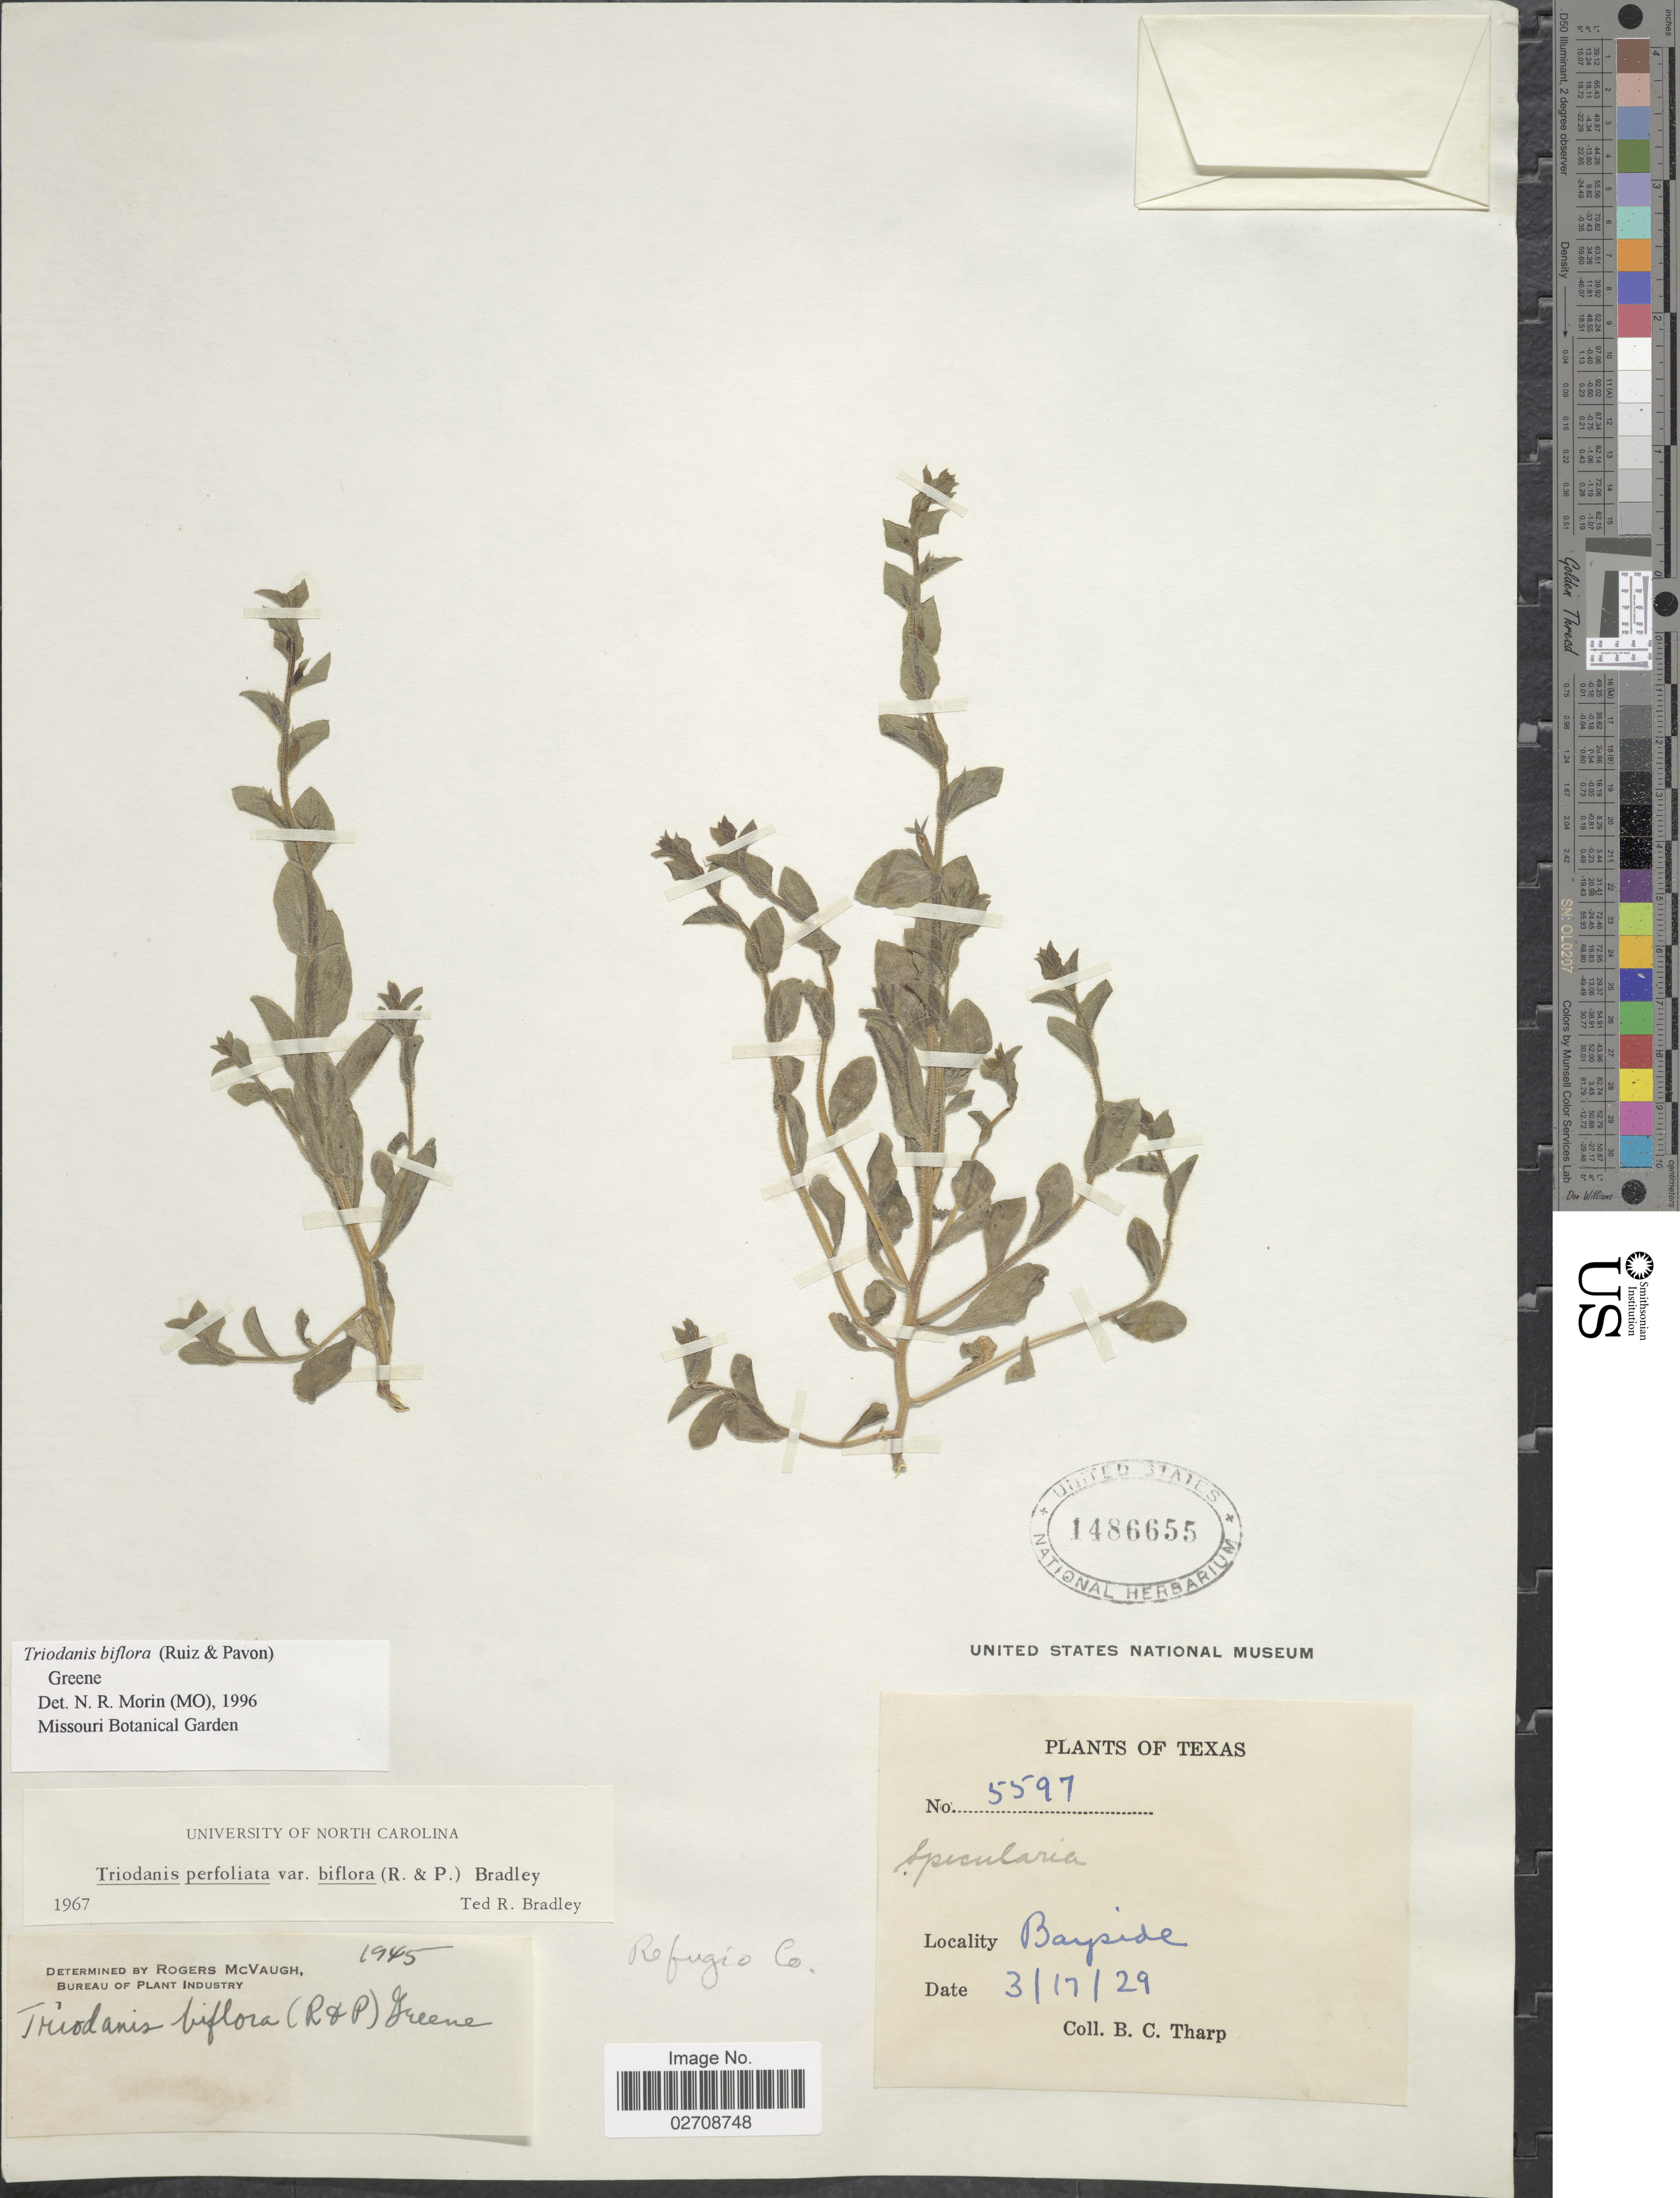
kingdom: Plantae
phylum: Tracheophyta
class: Magnoliopsida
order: Asterales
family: Campanulaceae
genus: Triodanis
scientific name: Triodanis biflora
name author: (Ruiz & Pav.) Greene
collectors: B. C. Tharp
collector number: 5597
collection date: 1929-03-17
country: United States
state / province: Texas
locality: Bayside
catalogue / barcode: US 1486655